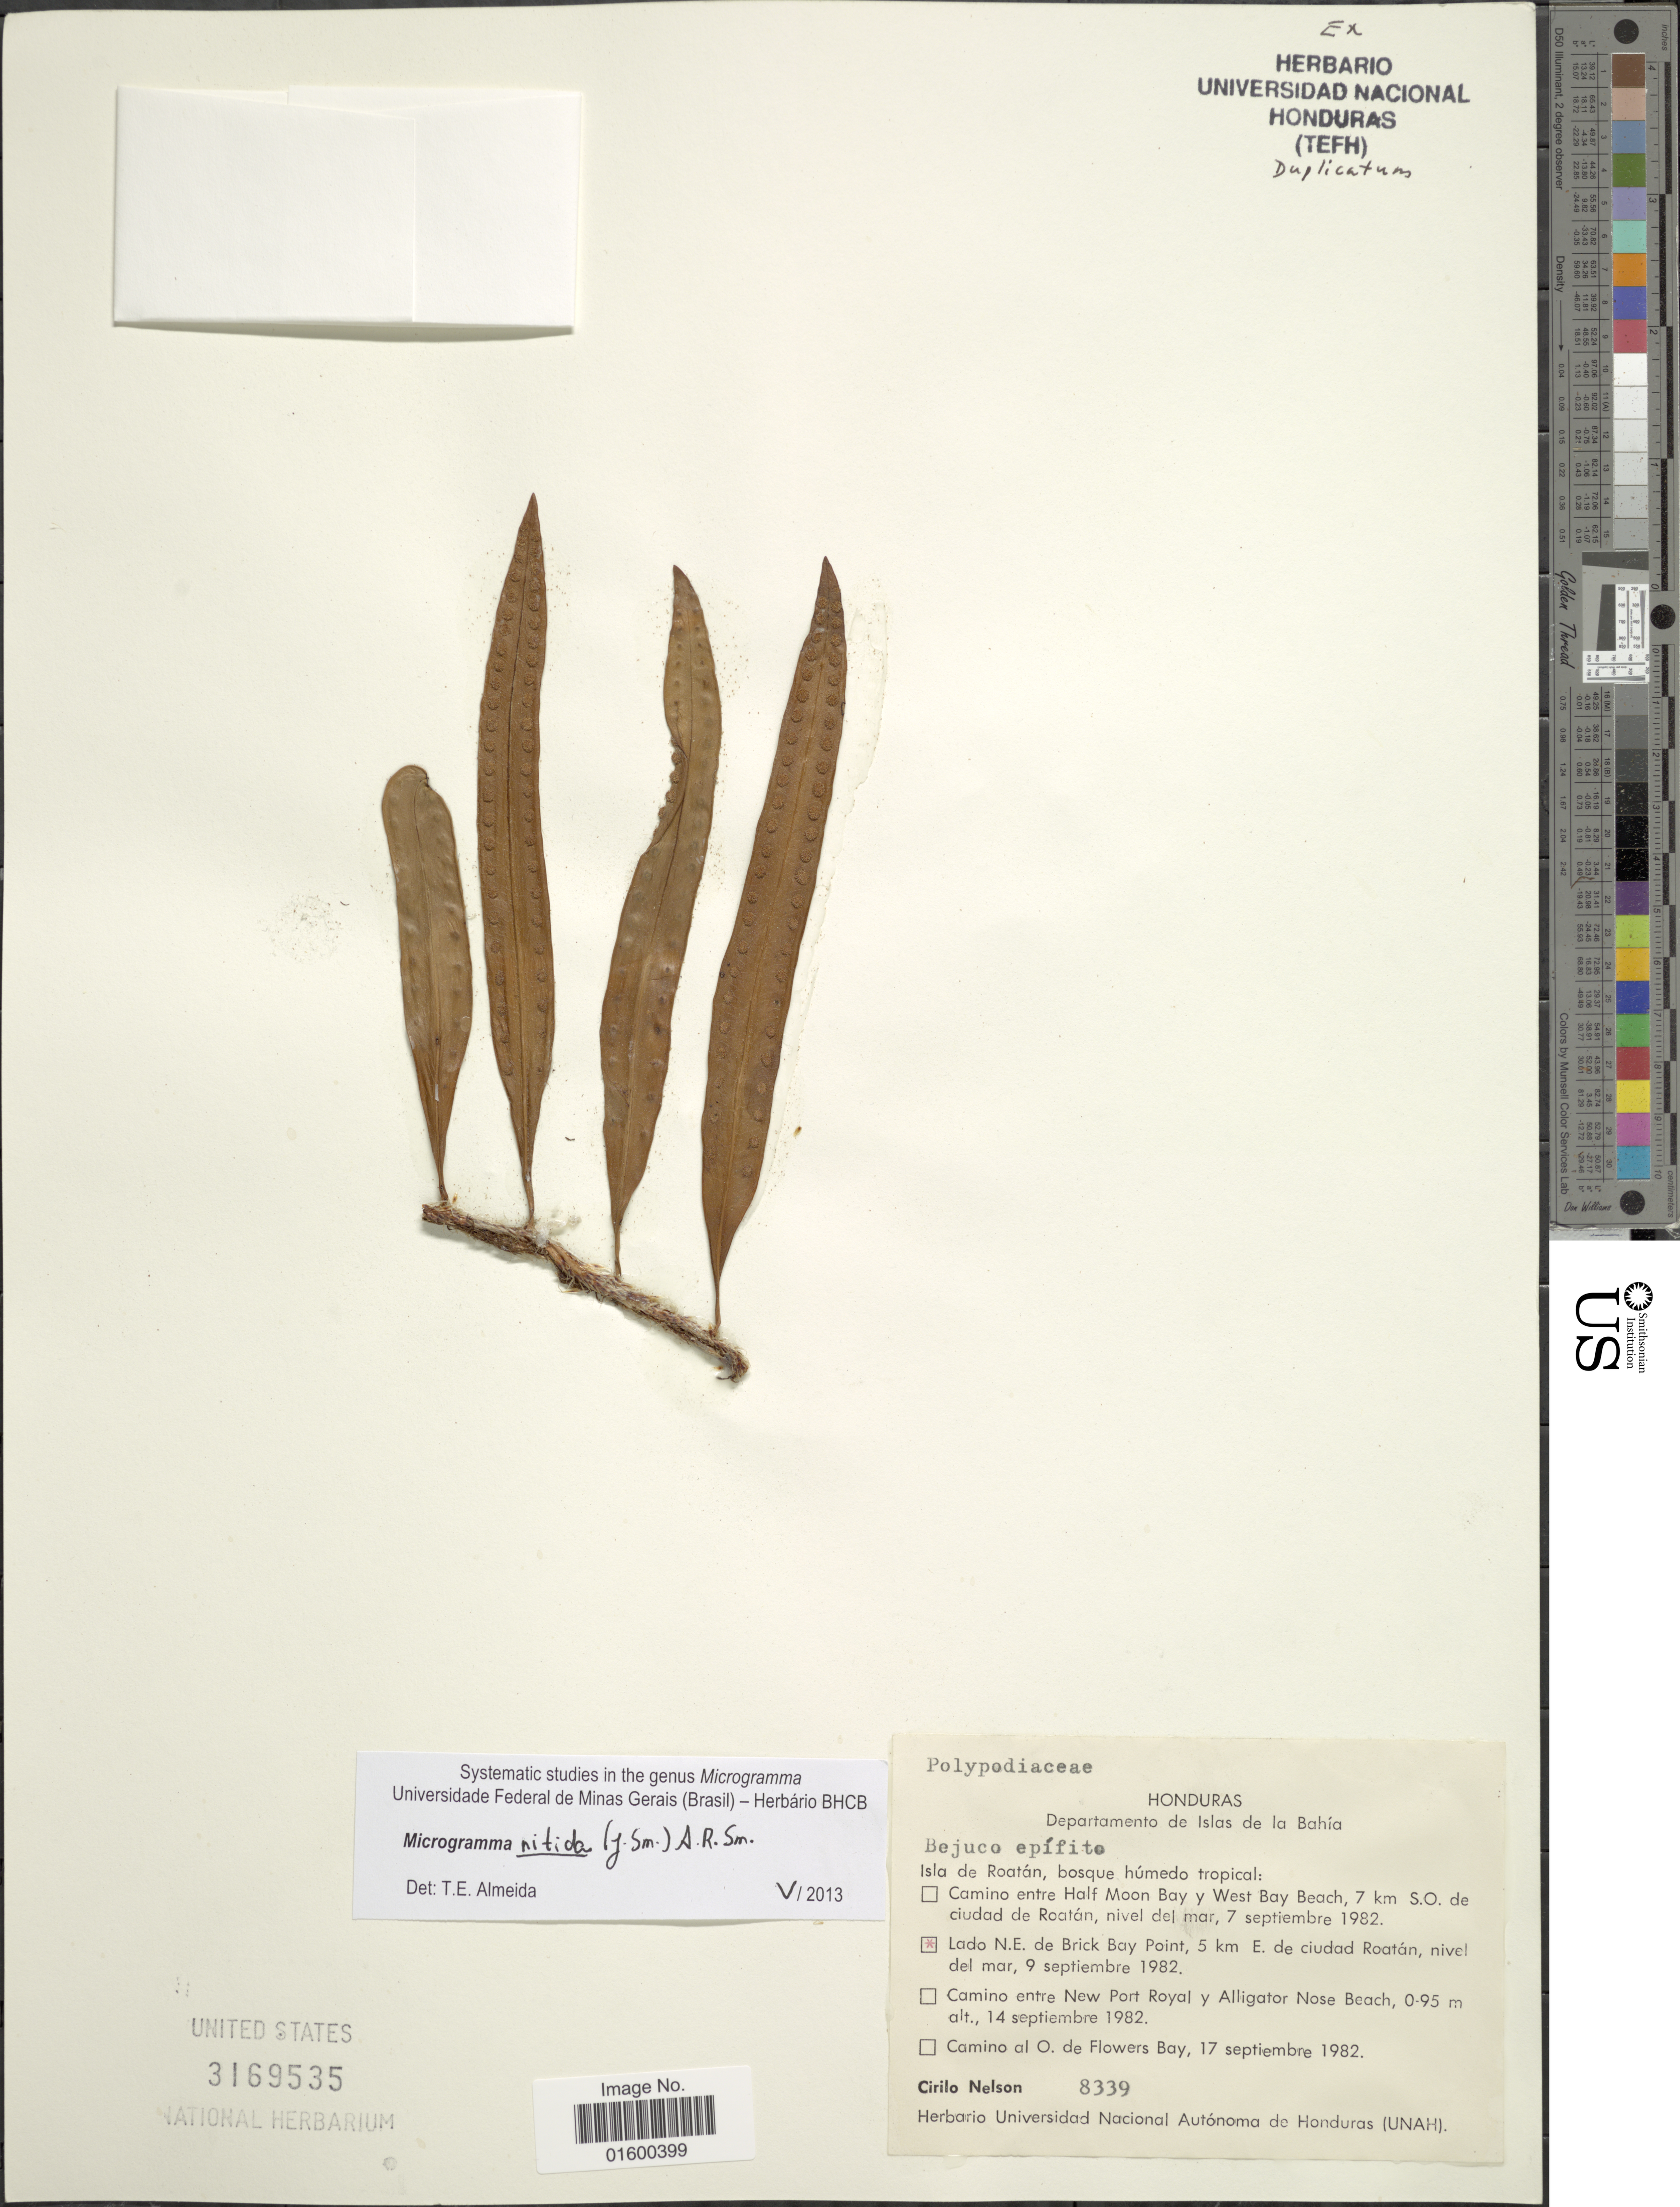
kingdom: Plantae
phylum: Tracheophyta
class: Polypodiopsida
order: Polypodiales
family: Polypodiaceae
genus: Microgramma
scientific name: Microgramma nitida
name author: (J. Sm.) A.R. Sm.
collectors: C. H. Nelson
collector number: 8339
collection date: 1982-09-09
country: Honduras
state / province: Islas de la Bahía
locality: Departamento de Islas de Bahia, Lado N. E. de Brick Bay Point, 5 km E. de ciudad Roatan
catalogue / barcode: US 3169535